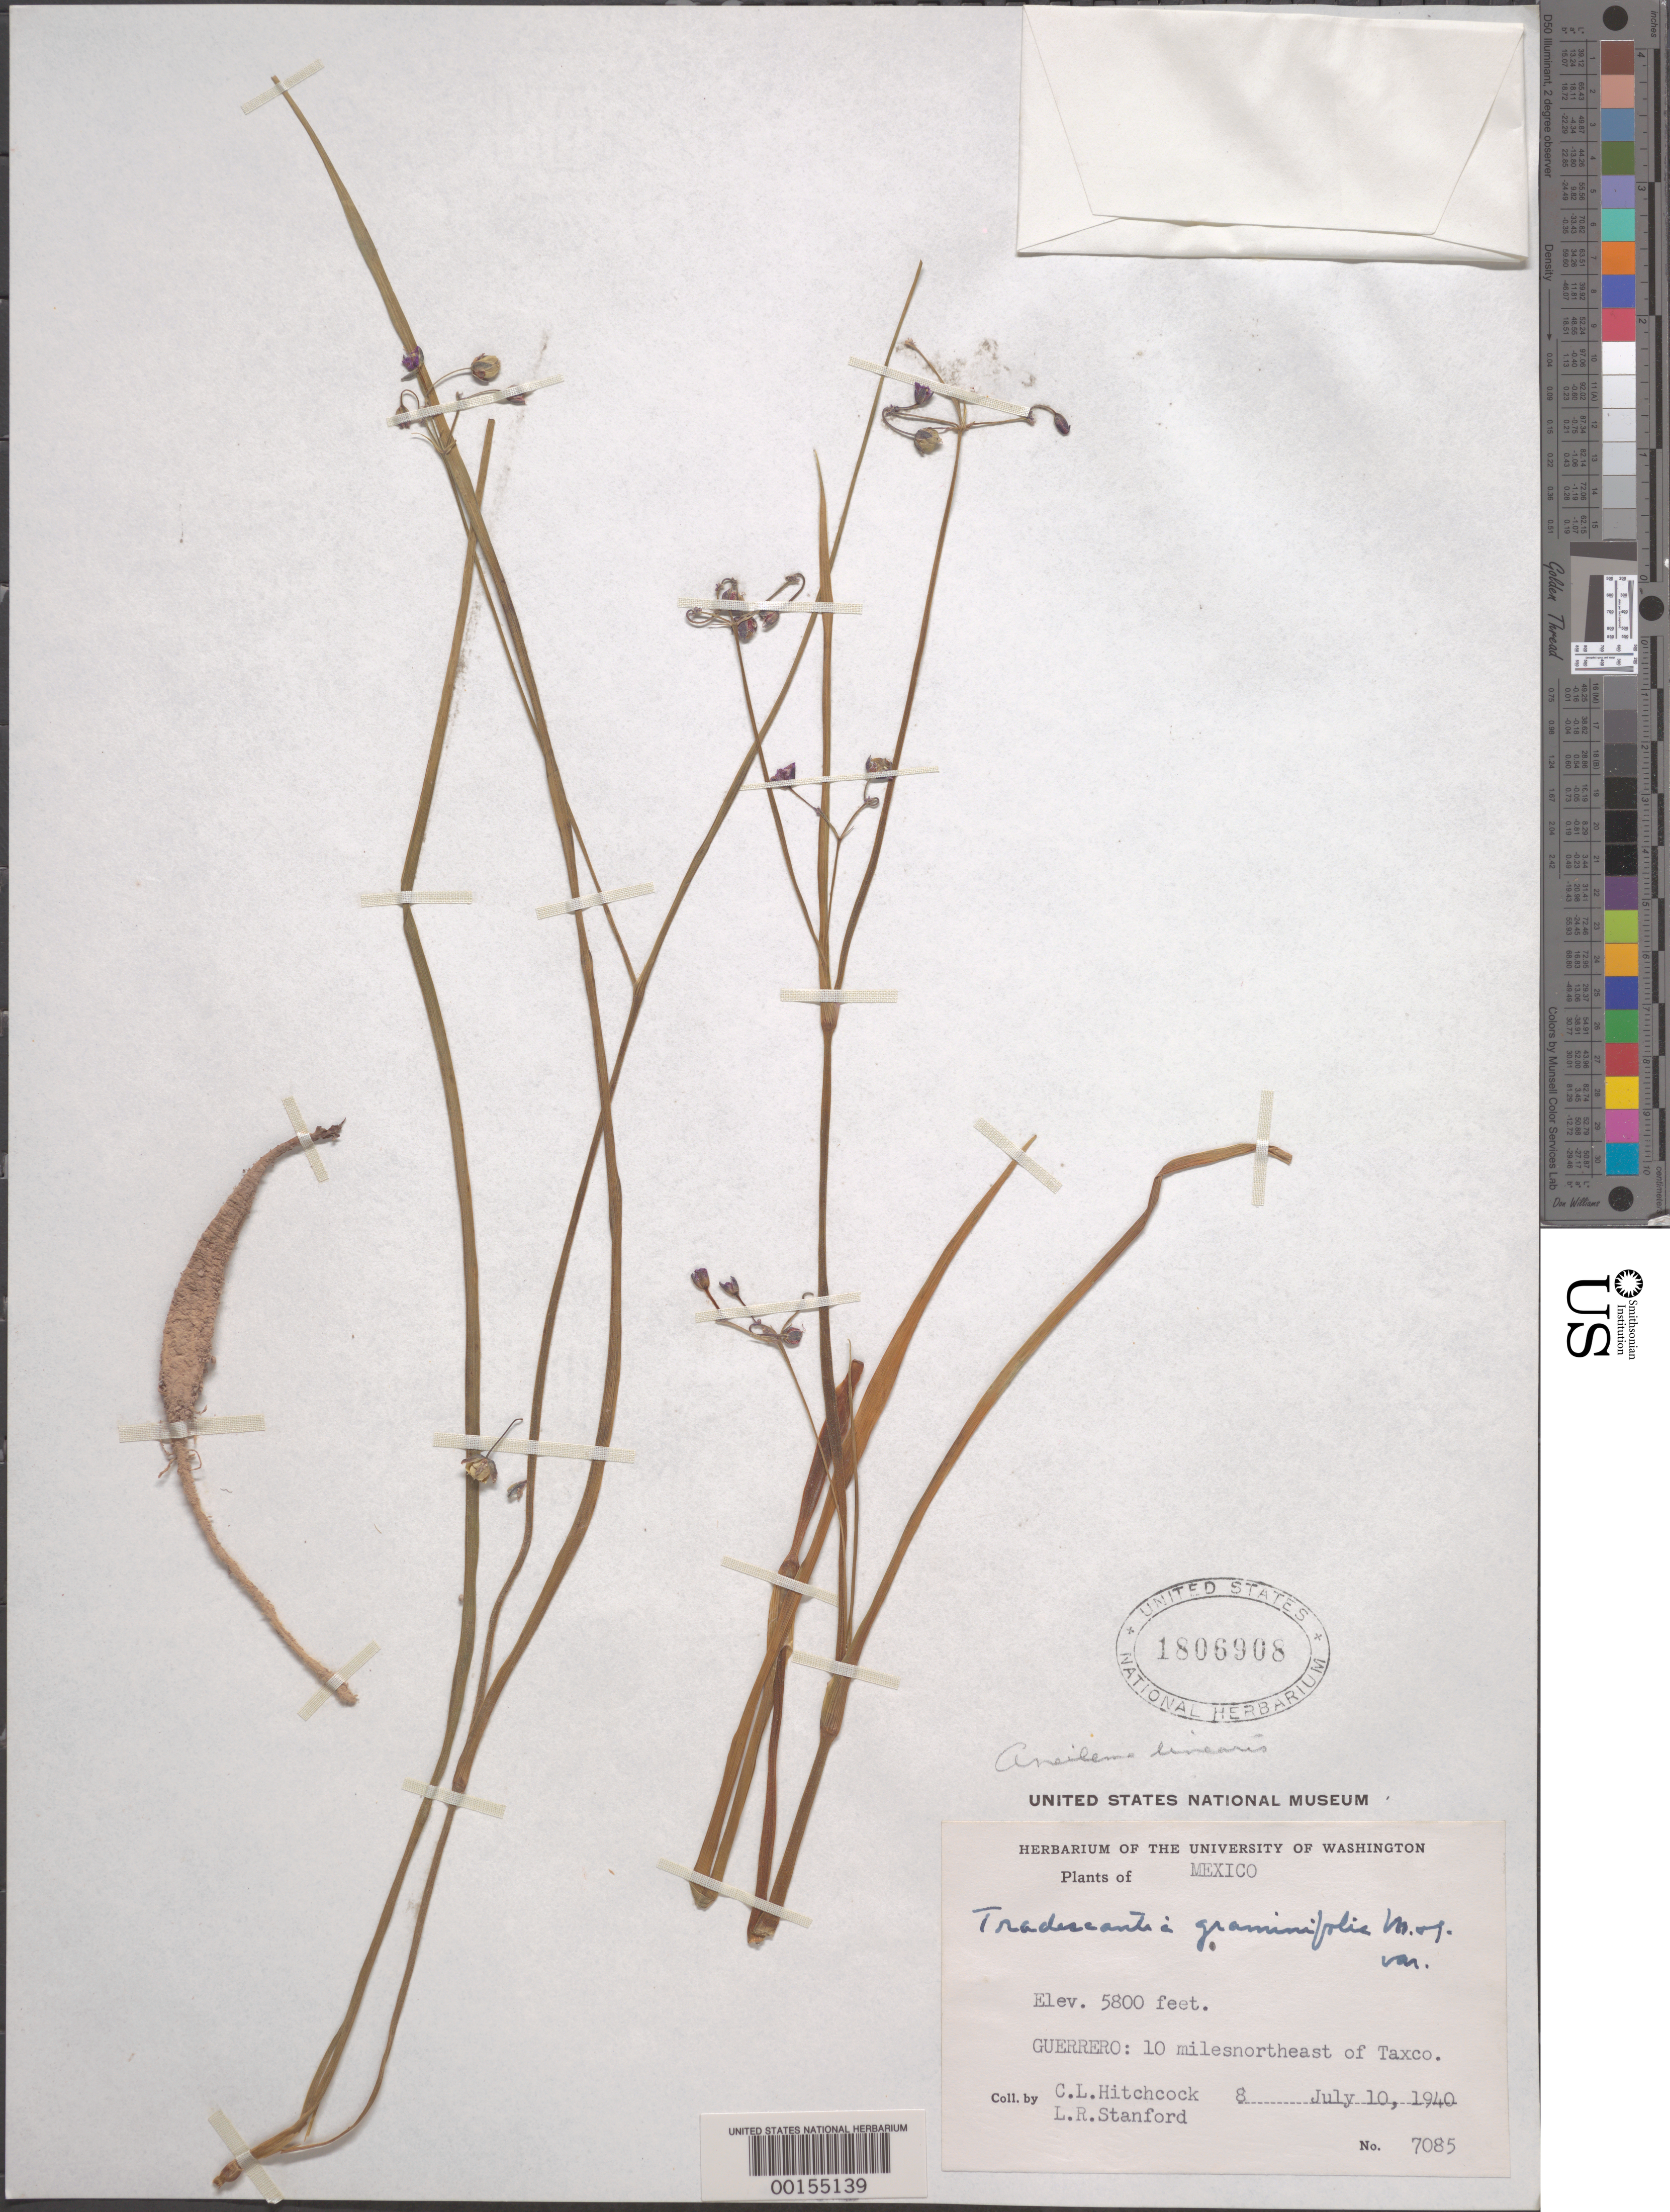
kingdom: Plantae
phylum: Tracheophyta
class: Liliopsida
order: Commelinales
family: Commelinaceae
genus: Gibasis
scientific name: Gibasis linearis var. graminifolia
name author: (C.B. Clarke) Rohweder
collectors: A. S. Hitchcock & L. R. Stanford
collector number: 7085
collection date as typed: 10 Jul 1940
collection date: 1940-07-10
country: Mexico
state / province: Guerrero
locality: NE of Taxco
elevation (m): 1769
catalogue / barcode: US 1806908